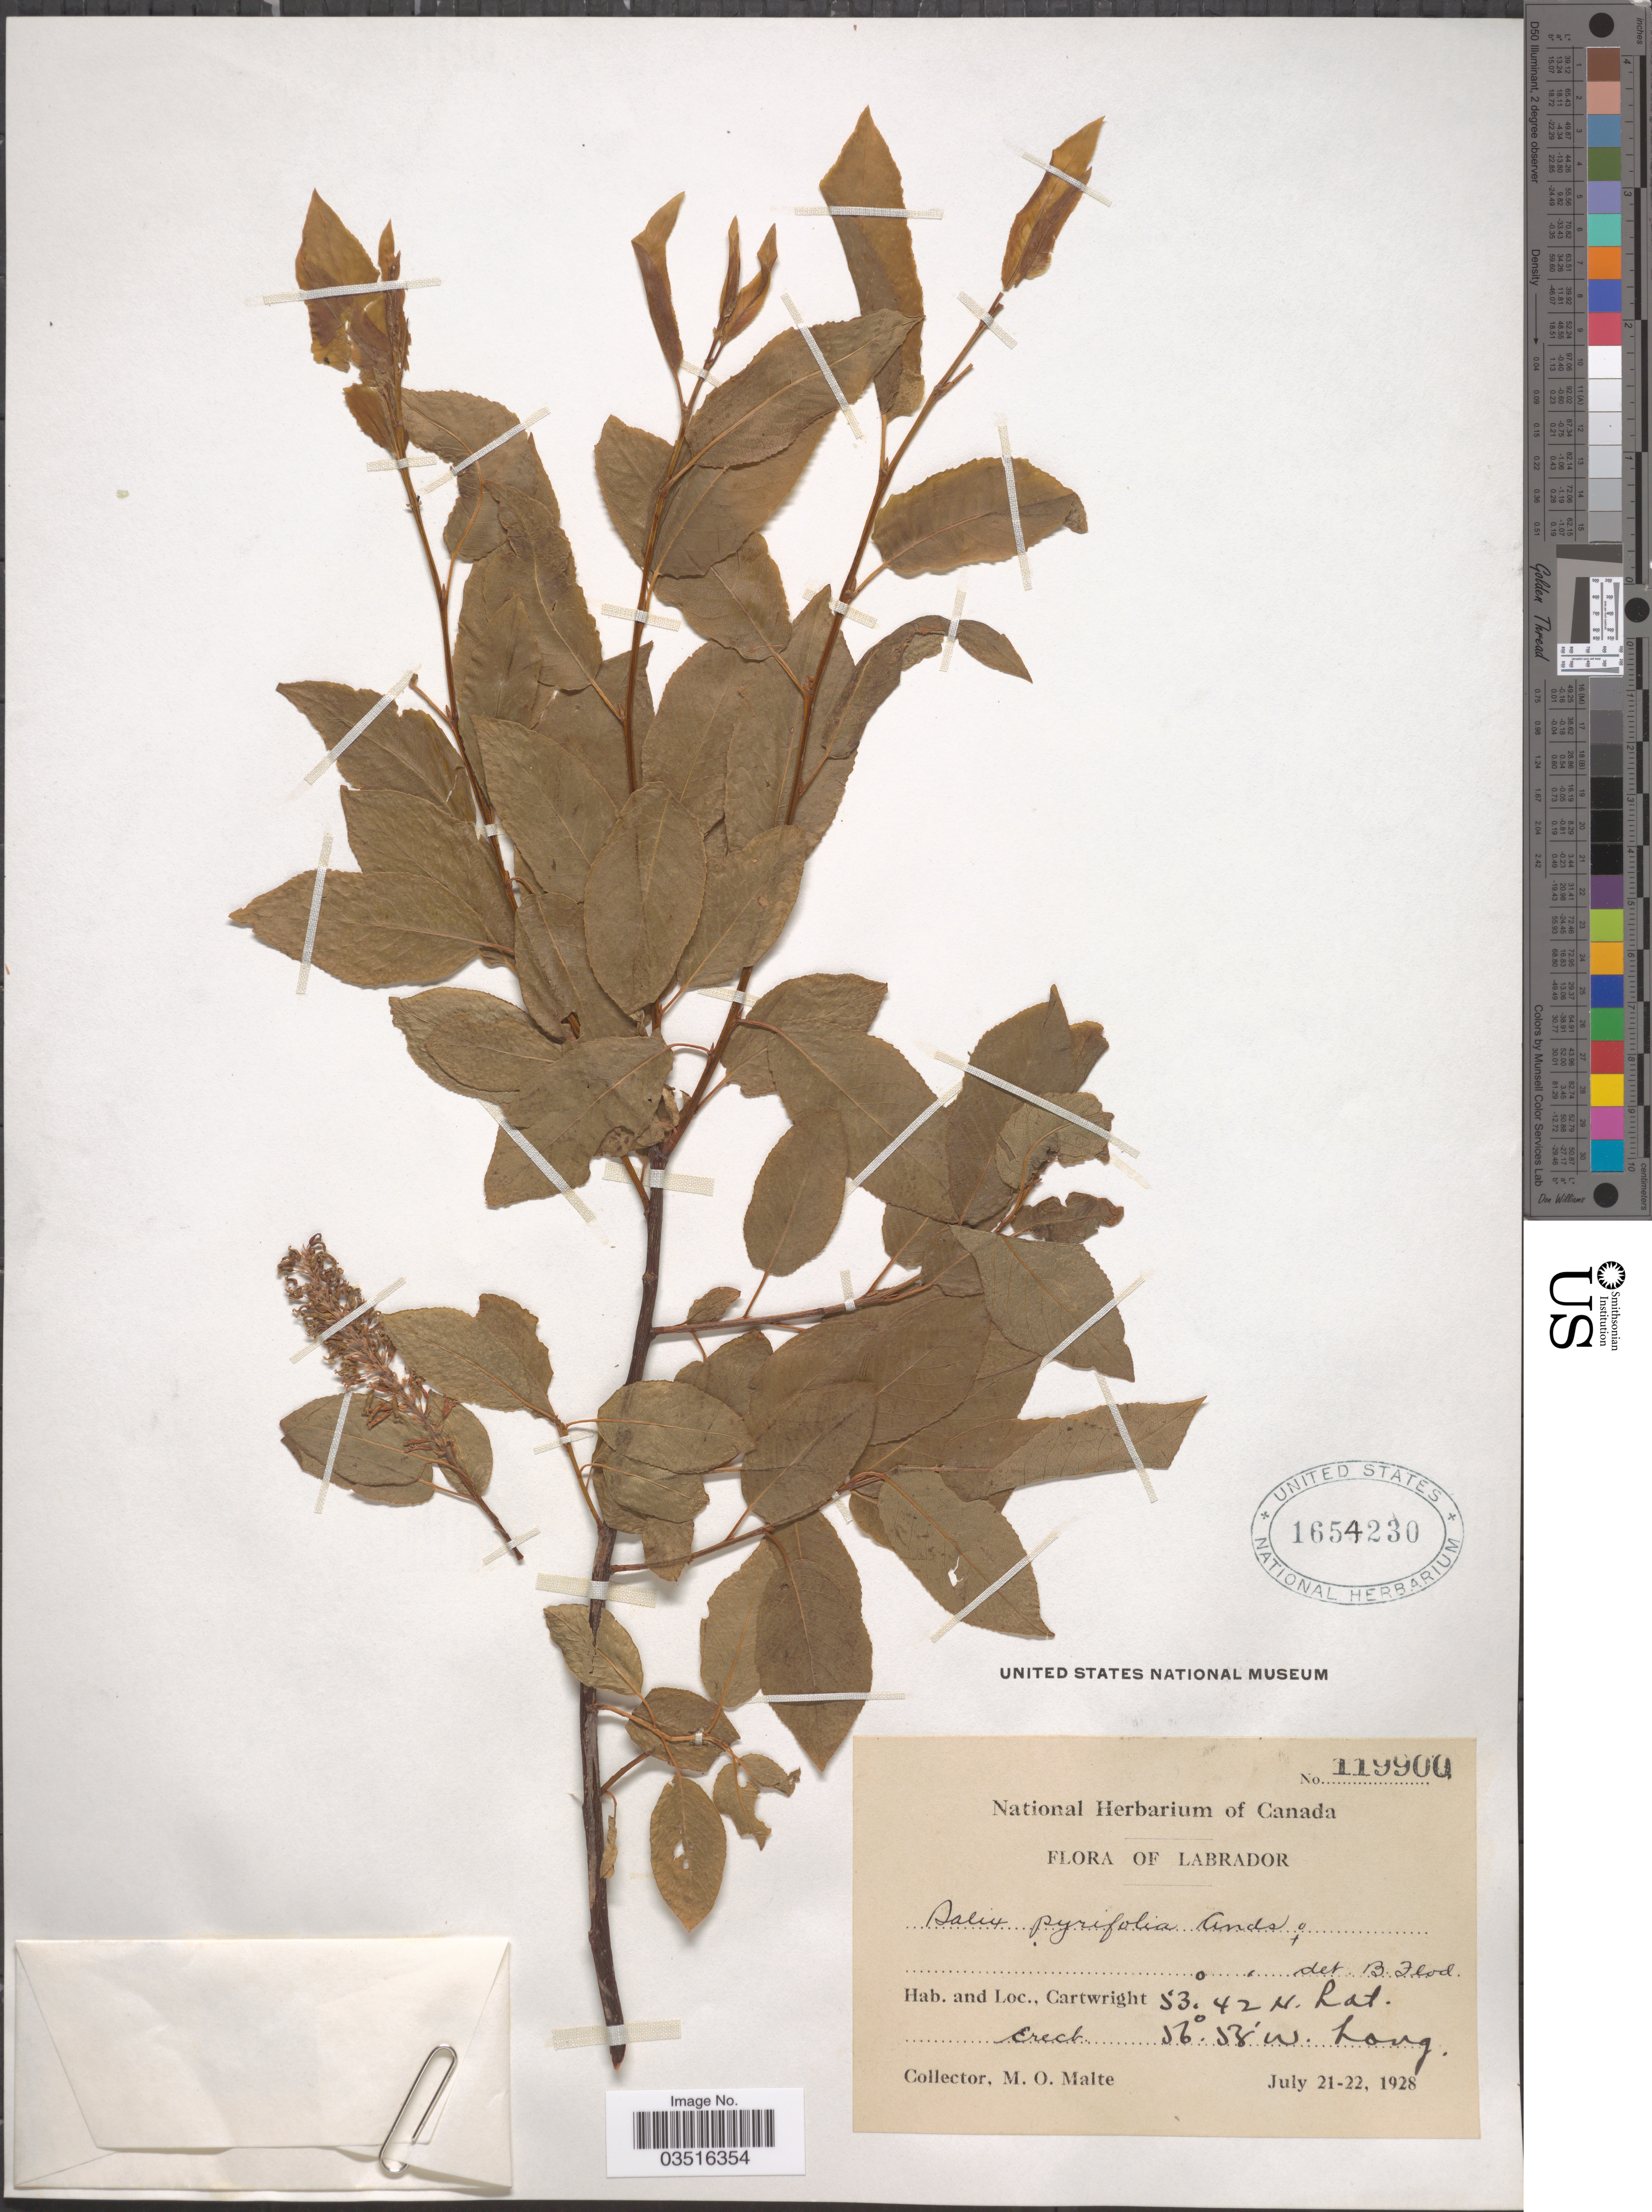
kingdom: Plantae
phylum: Tracheophyta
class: Magnoliopsida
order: Malpighiales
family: Salicaceae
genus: Salix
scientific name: Salix pyrifolia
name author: Ledeb.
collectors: M. O. Malte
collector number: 119900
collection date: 1928-07-21/1928-07-22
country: Canada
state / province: Newfoundland and Labrador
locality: Labrador. Cartwright.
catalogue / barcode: US 1654230